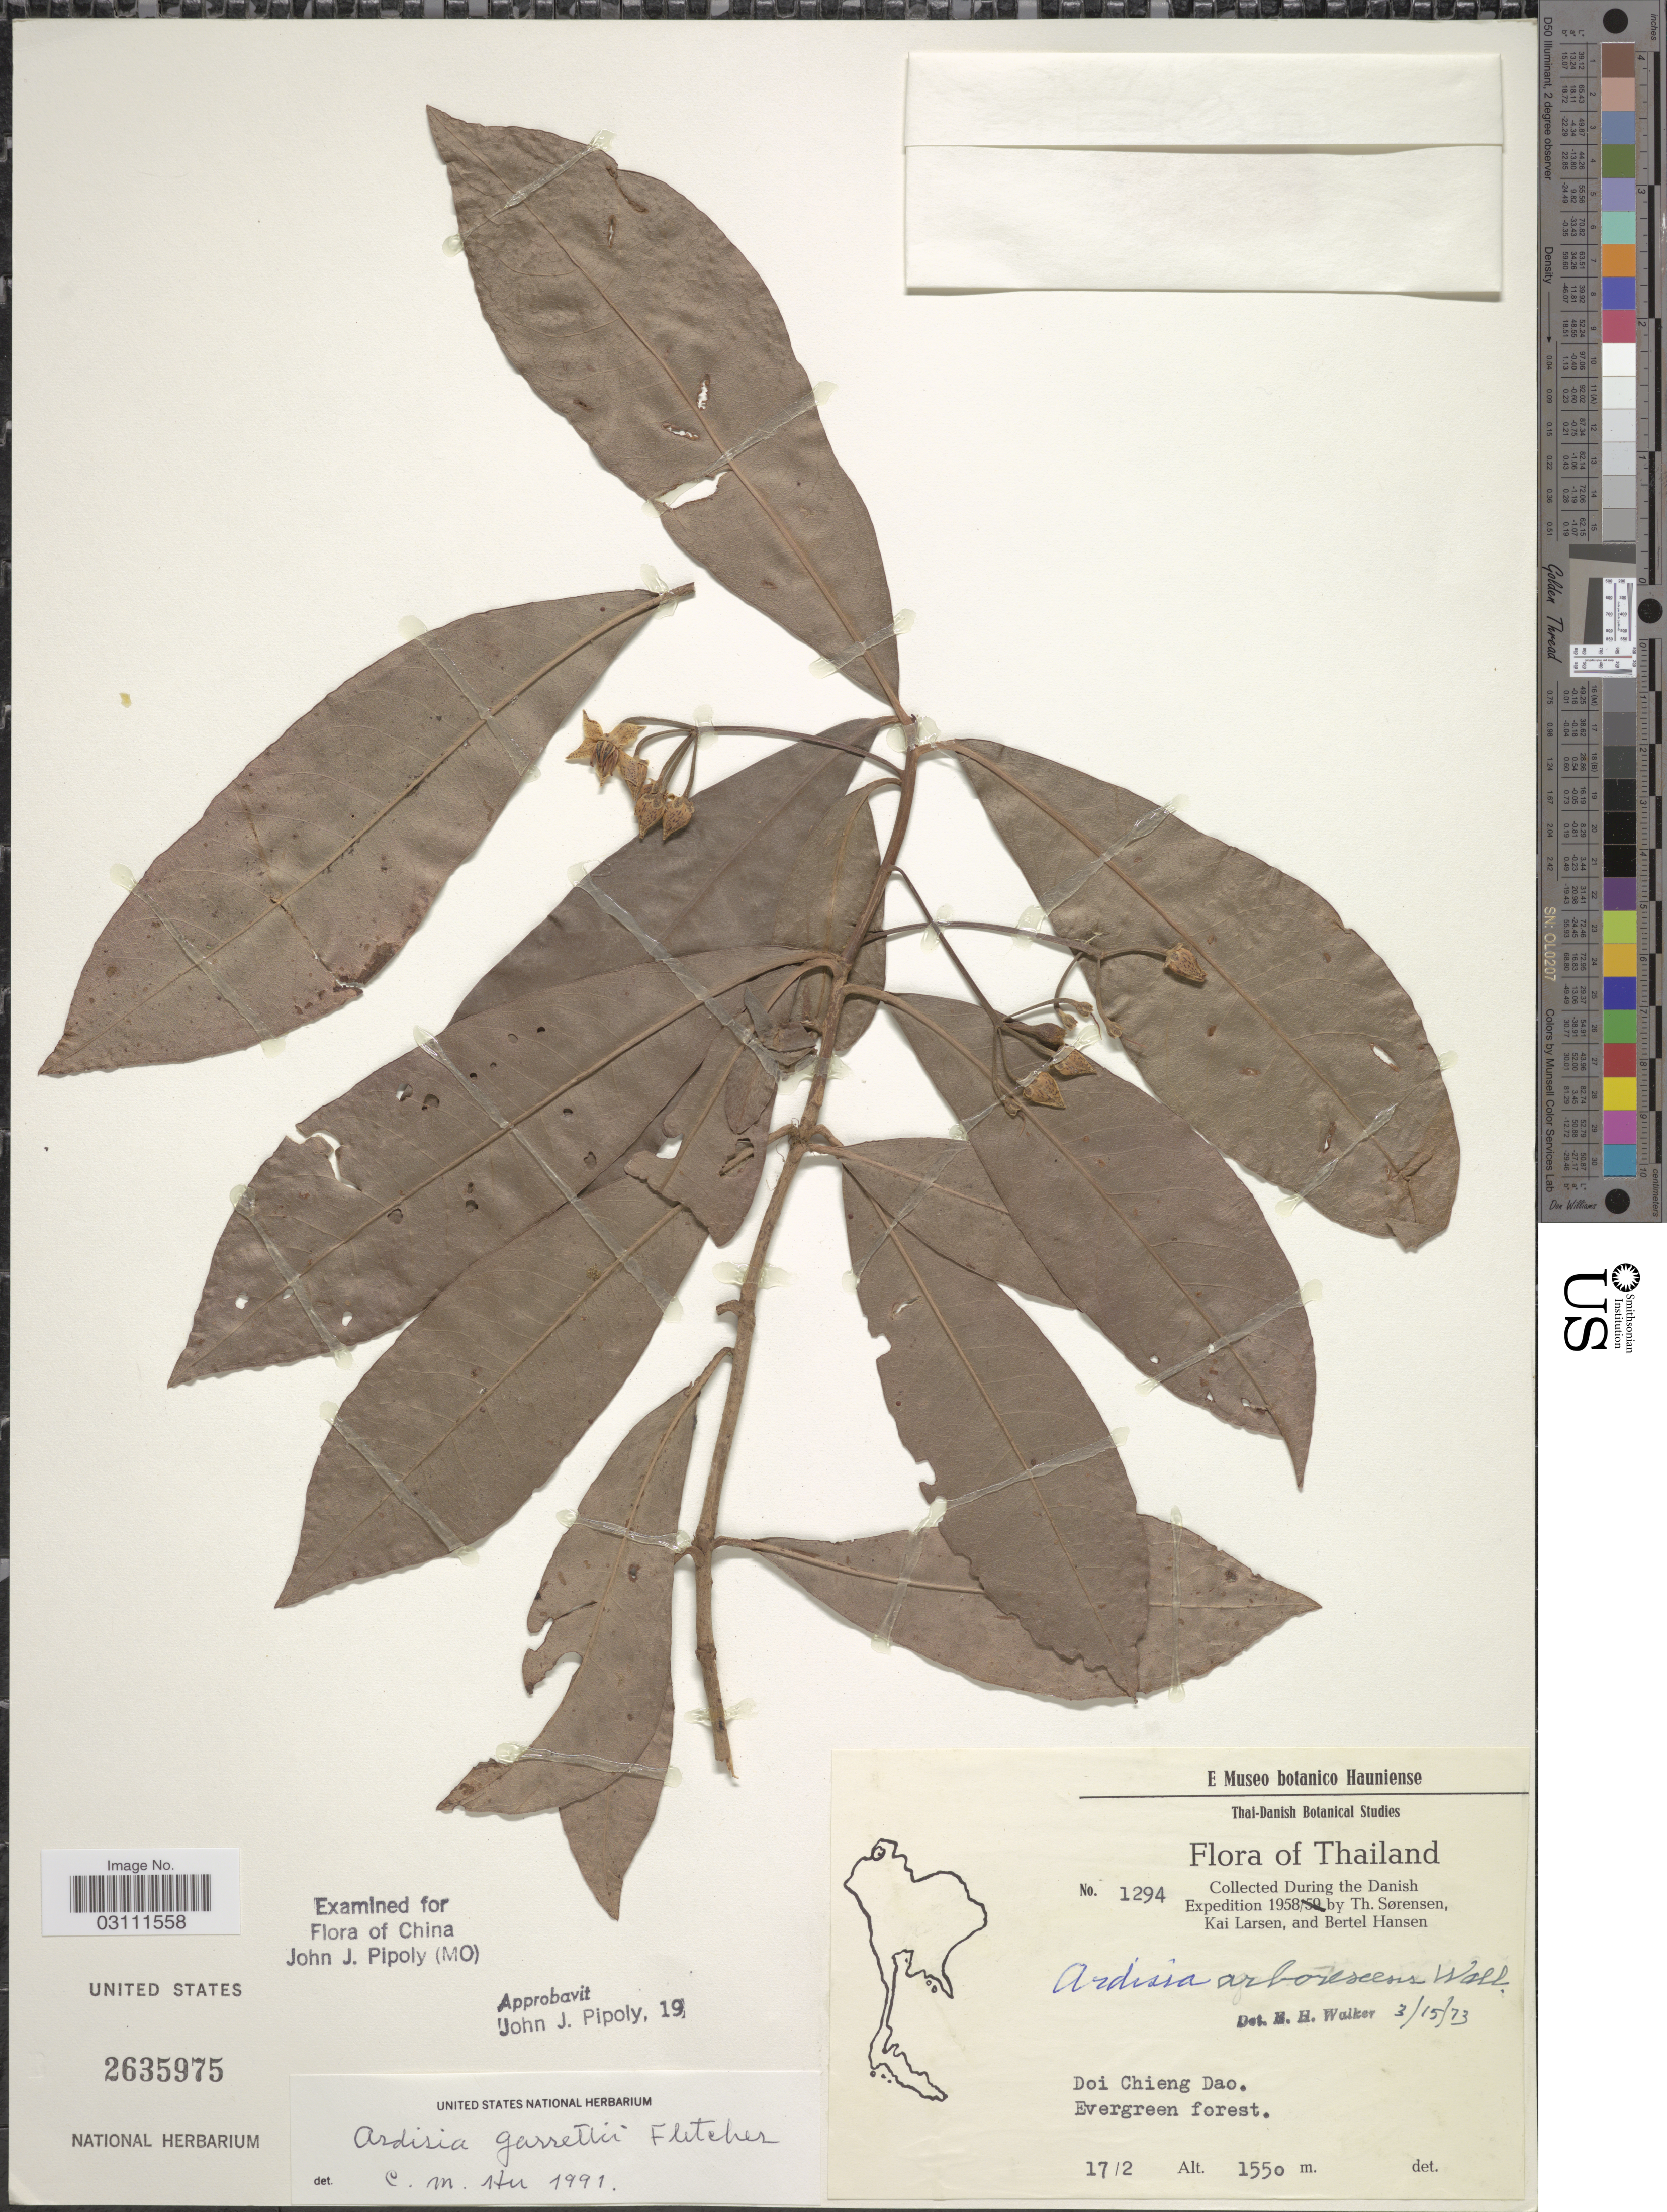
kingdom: Plantae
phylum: Tracheophyta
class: Magnoliopsida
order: Ericales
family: Primulaceae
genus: Ardisia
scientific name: Ardisia garrettii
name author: H.R. Fletcher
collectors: T. Sorensen, K. Larsen & B. Hansen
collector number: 1294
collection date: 1958-02-17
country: Thailand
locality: Doi Chieng Dao, Evergreen forest.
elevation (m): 1550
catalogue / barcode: US 2635975